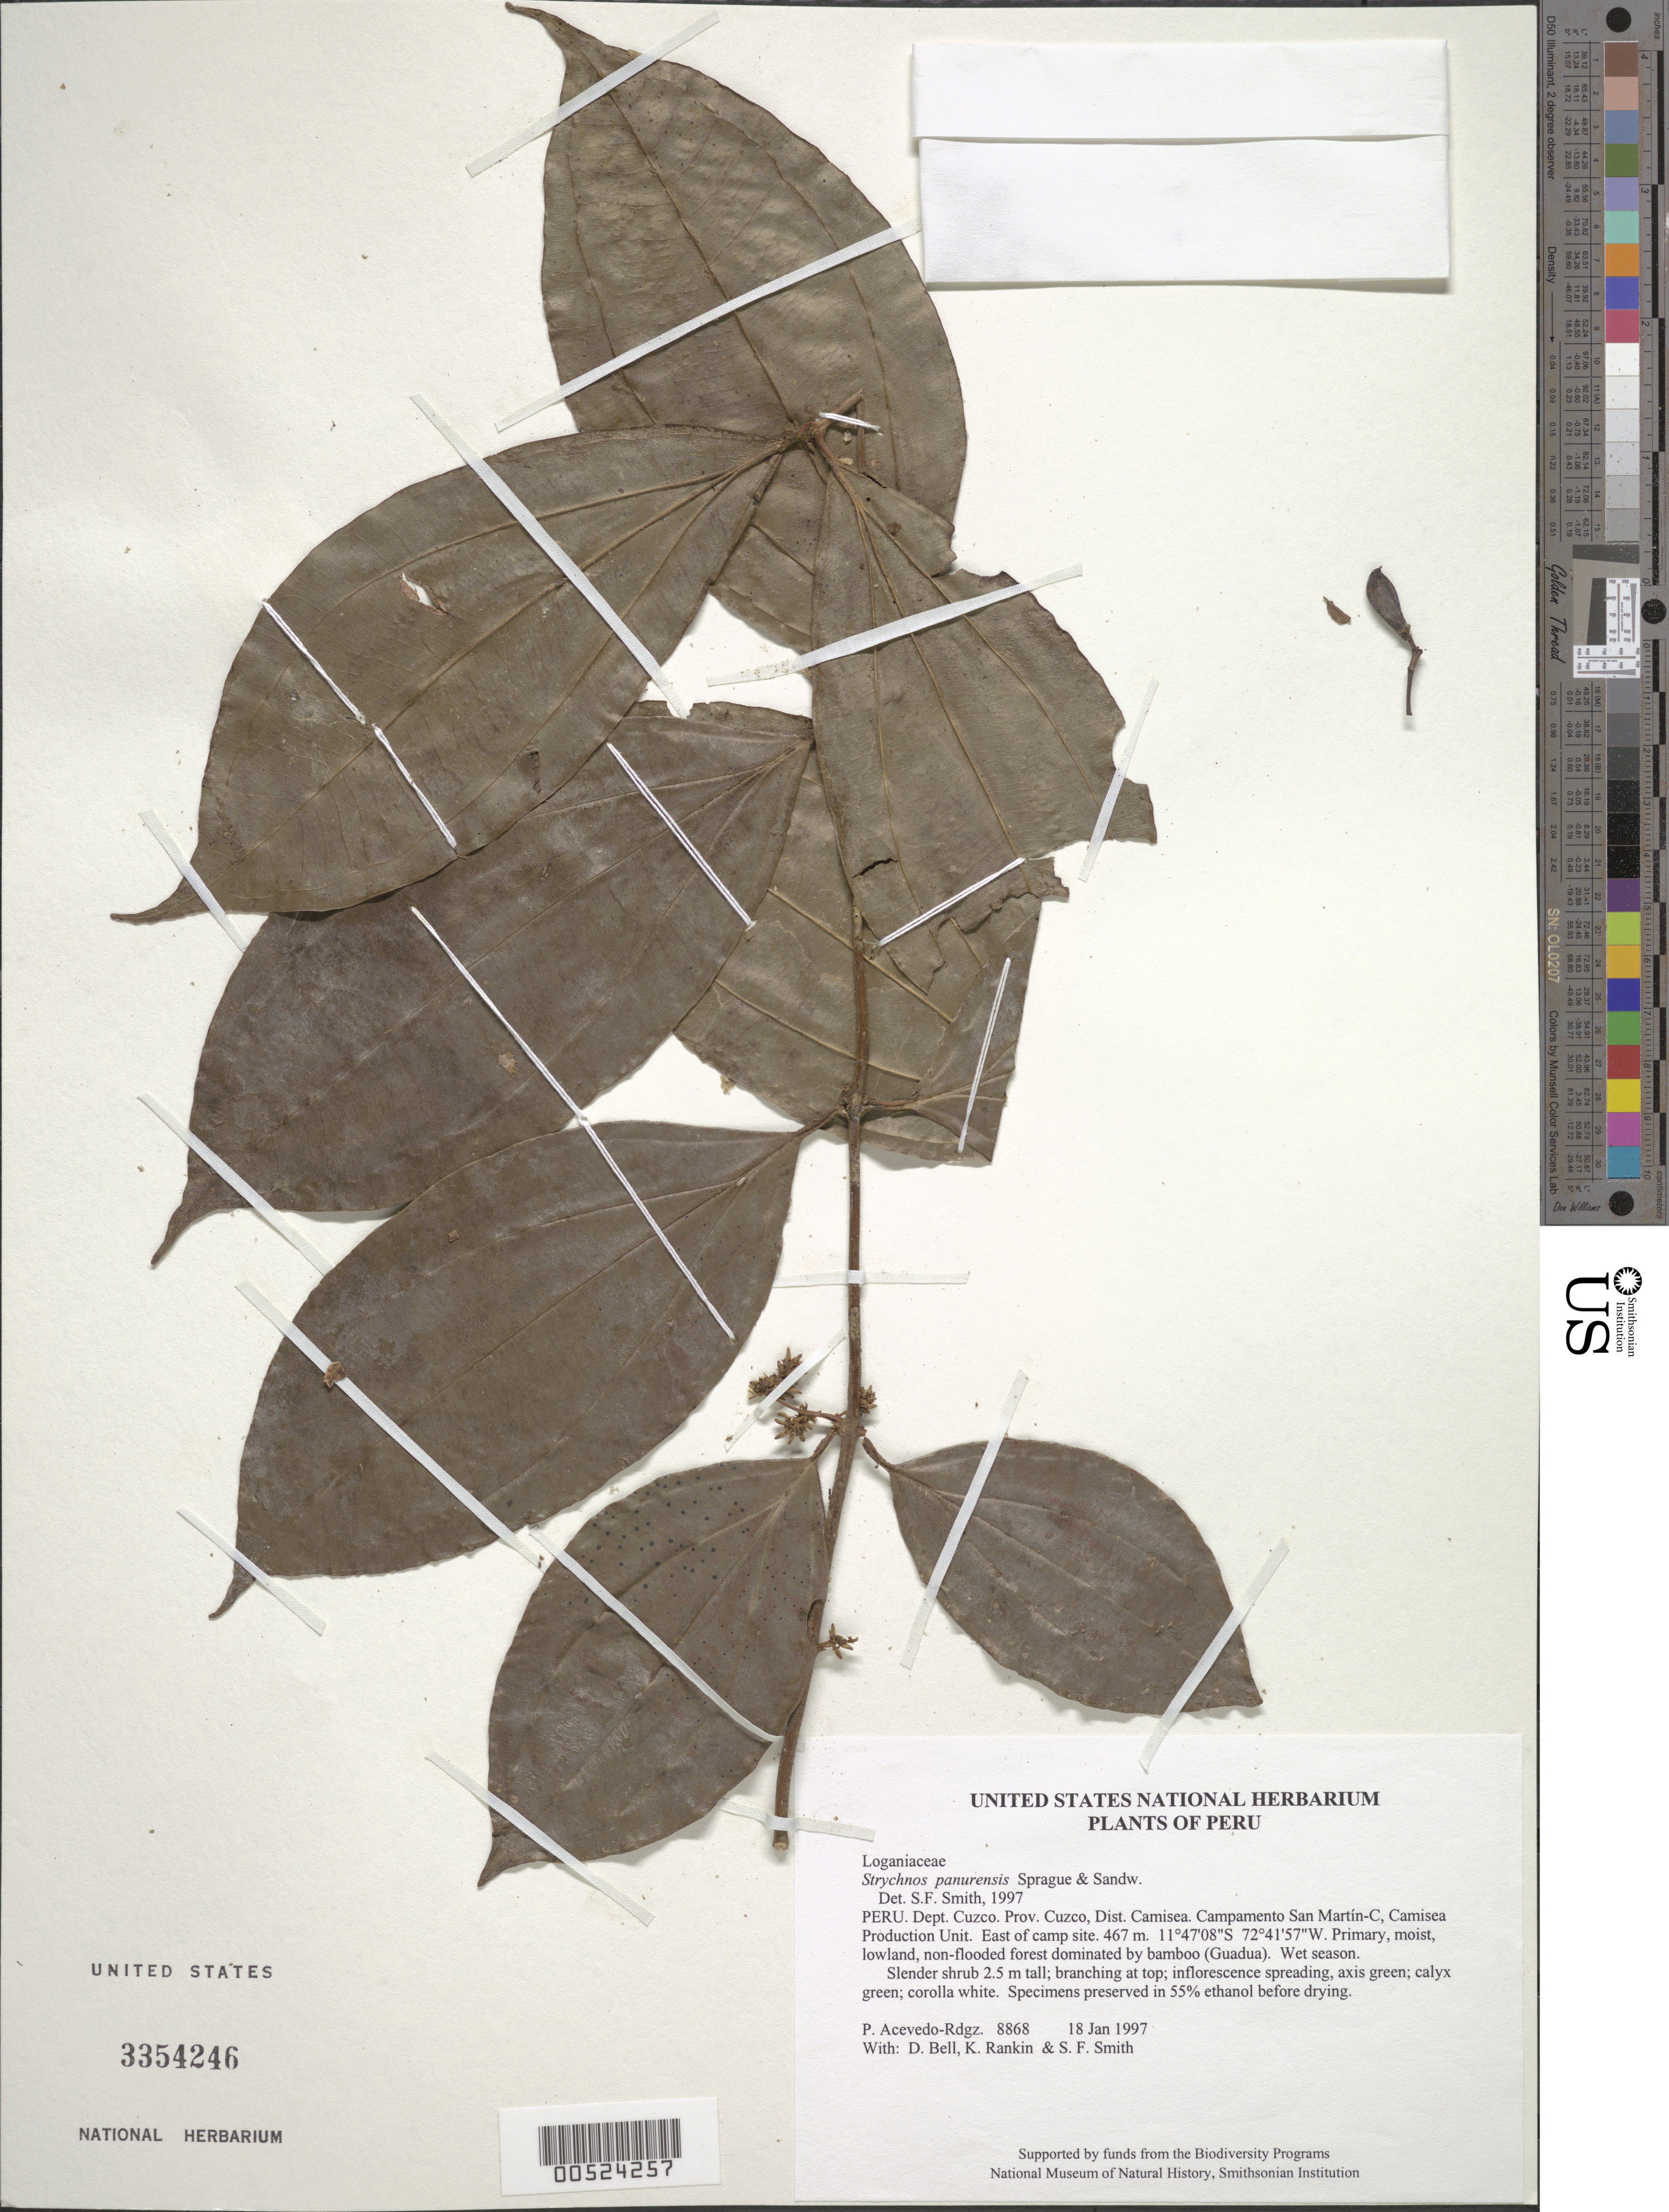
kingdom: Plantae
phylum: Tracheophyta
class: Magnoliopsida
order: Gentianales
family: Loganiaceae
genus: Strychnos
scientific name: Strychnos panurensis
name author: Sprague & Sandwith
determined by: Smith, Stephen F., (US), NMNH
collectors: P. Acevedo-Rodr., D. A. Bell, K. B. Rankin & S.F. Smith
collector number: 8868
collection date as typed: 18 Jan 1997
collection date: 1997-01-18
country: Peru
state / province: Cusco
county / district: Cusco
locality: Districto Camisea, Campamento San Martín-C, Camisea Production Unit. East of camp site.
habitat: Primary, moist, lowland, non-flooded forest dominated by bamboo (Guadua). Wet season.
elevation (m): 467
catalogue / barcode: US 3354246